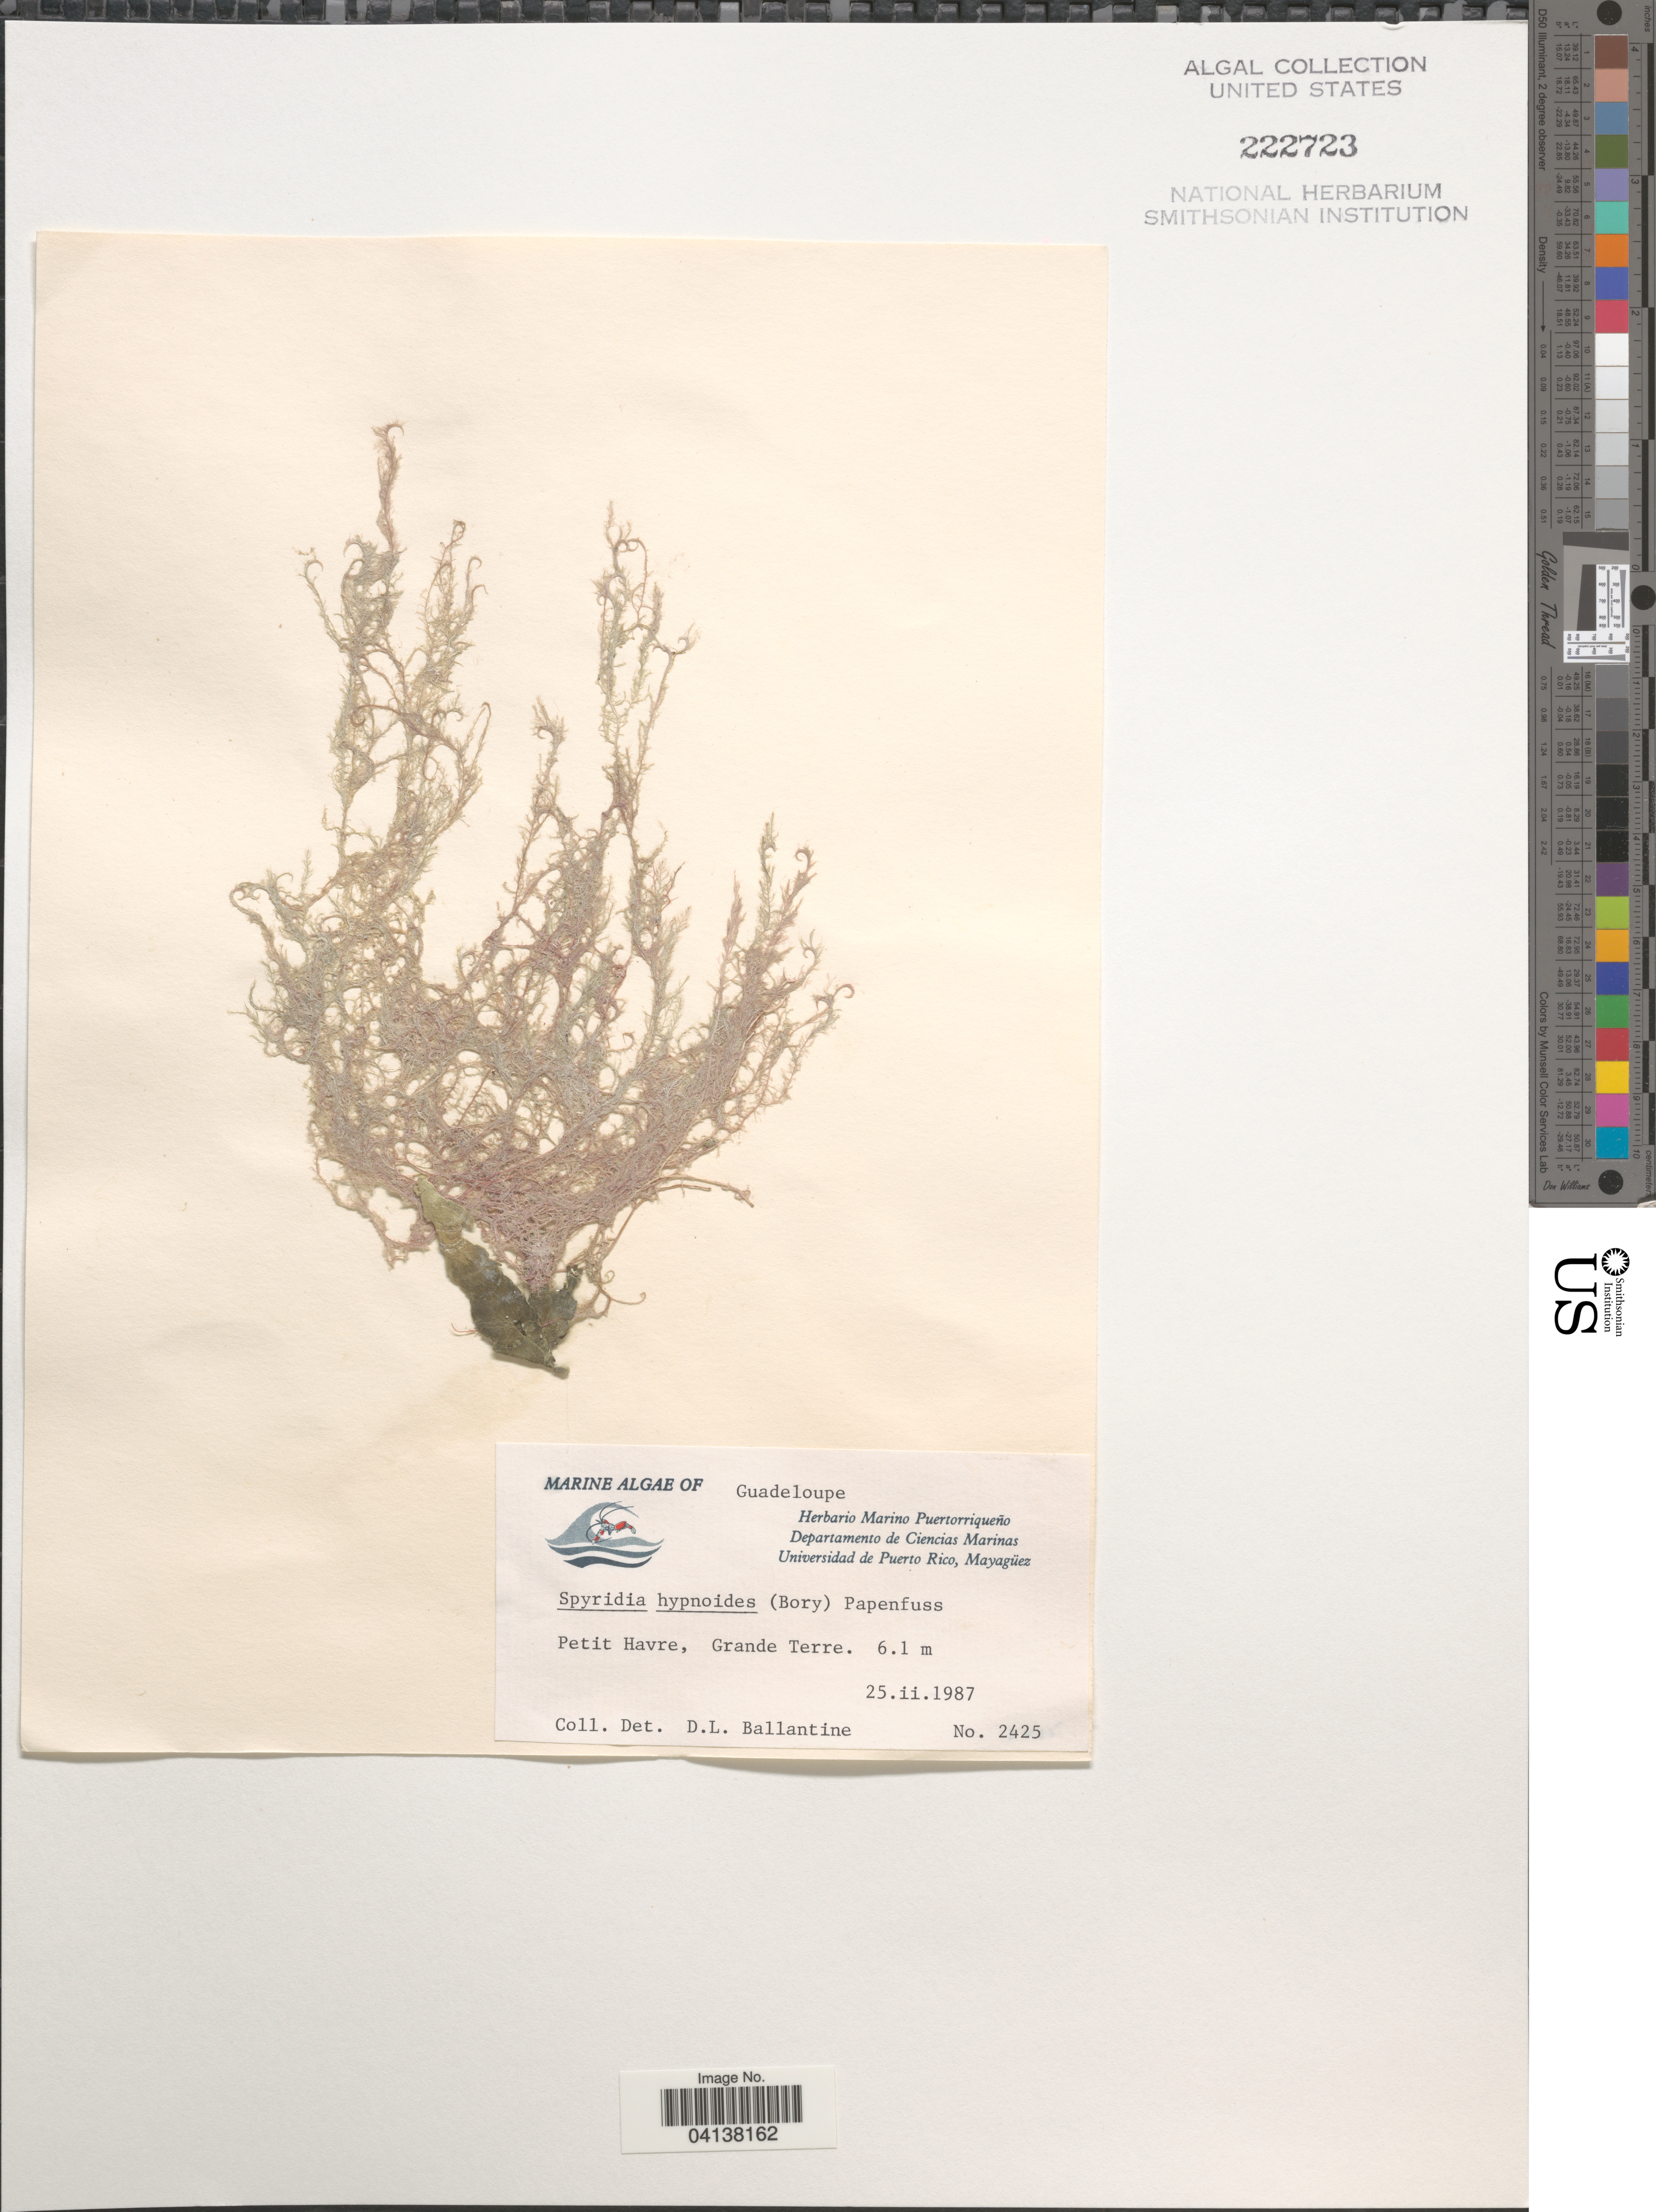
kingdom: Plantae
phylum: Rhodophyta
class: Florideophyceae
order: Ceramiales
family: Spyridiaceae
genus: Spyridia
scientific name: Spyridia hypnoides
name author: (Bory) Papenf.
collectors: D.L. Ballantine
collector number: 2425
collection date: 1987-02-25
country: Guadeloupe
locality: Petit Havre, Grande Terre.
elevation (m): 6.1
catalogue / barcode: US 222723